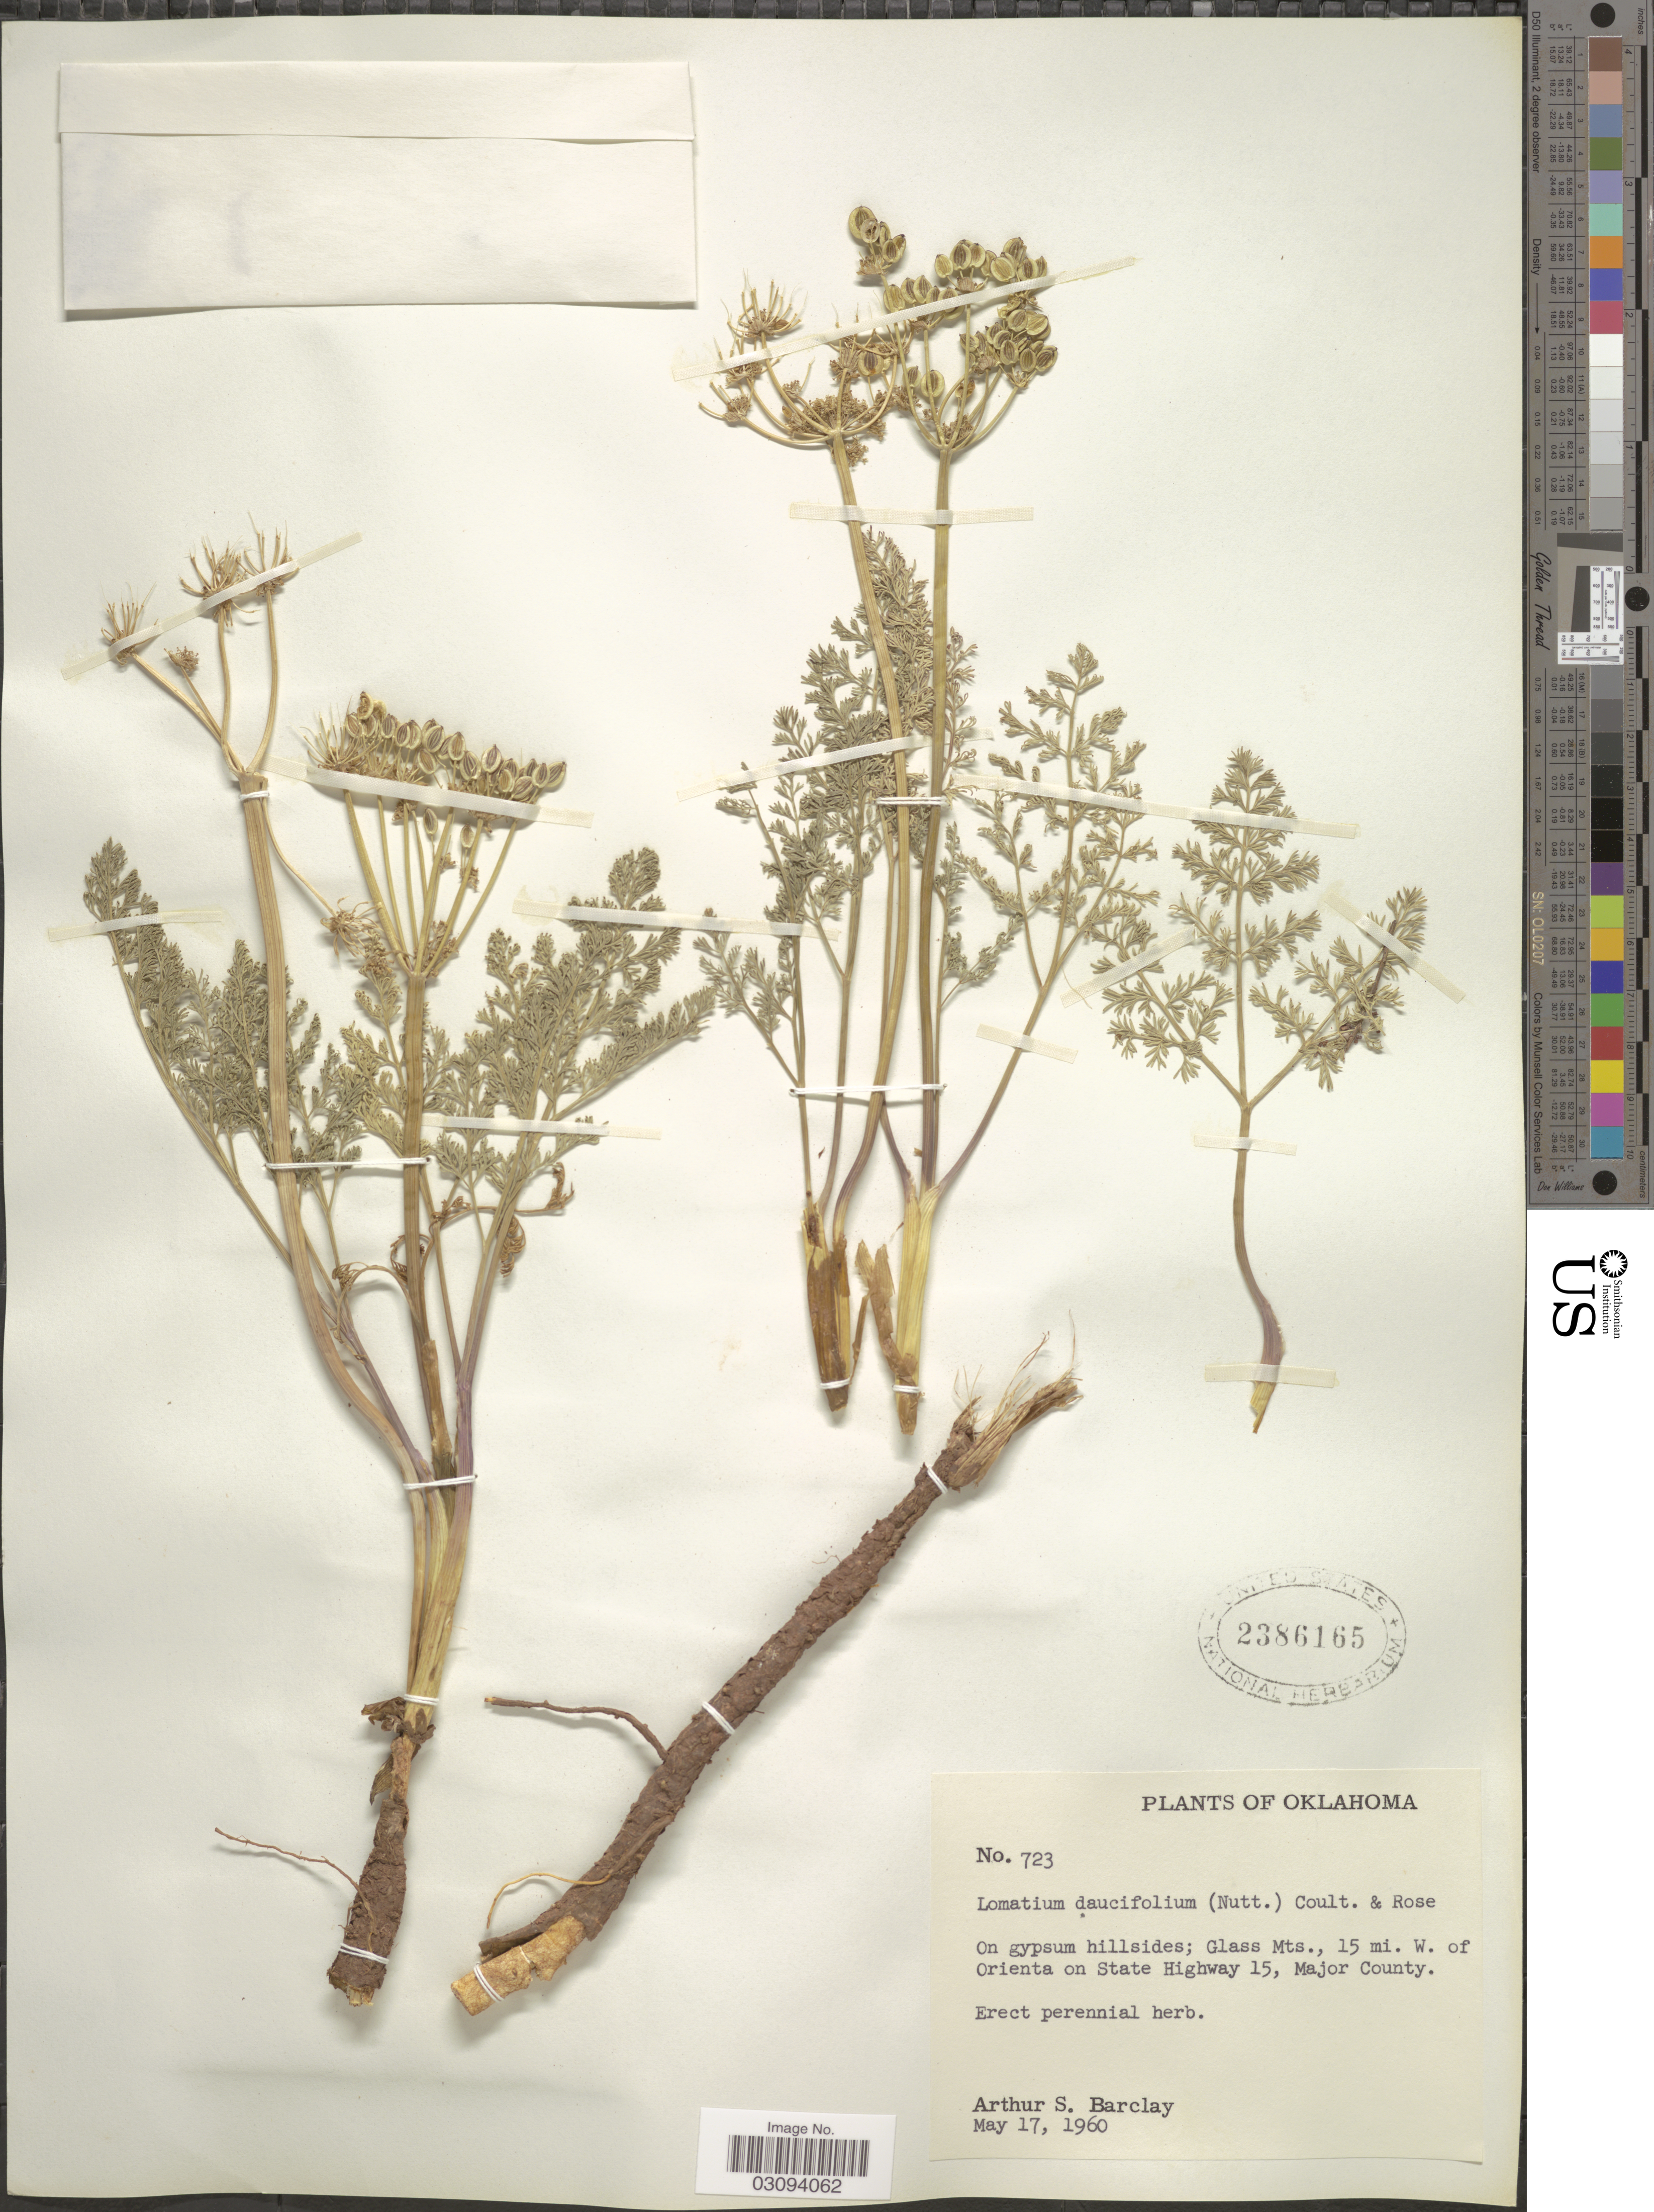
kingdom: Plantae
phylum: Tracheophyta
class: Magnoliopsida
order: Apiales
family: Apiaceae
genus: Lomatium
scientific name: Lomatium foeniculaceum subsp. daucifolium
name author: (Torr. & A. Gray) W.L. Theob.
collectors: A. S. Barclay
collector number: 723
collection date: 1960-05-17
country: United States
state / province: Oklahoma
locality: Glass Mts., 15 mi. W. of Orienta on State Highway 15, Major County.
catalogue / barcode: US 2386165